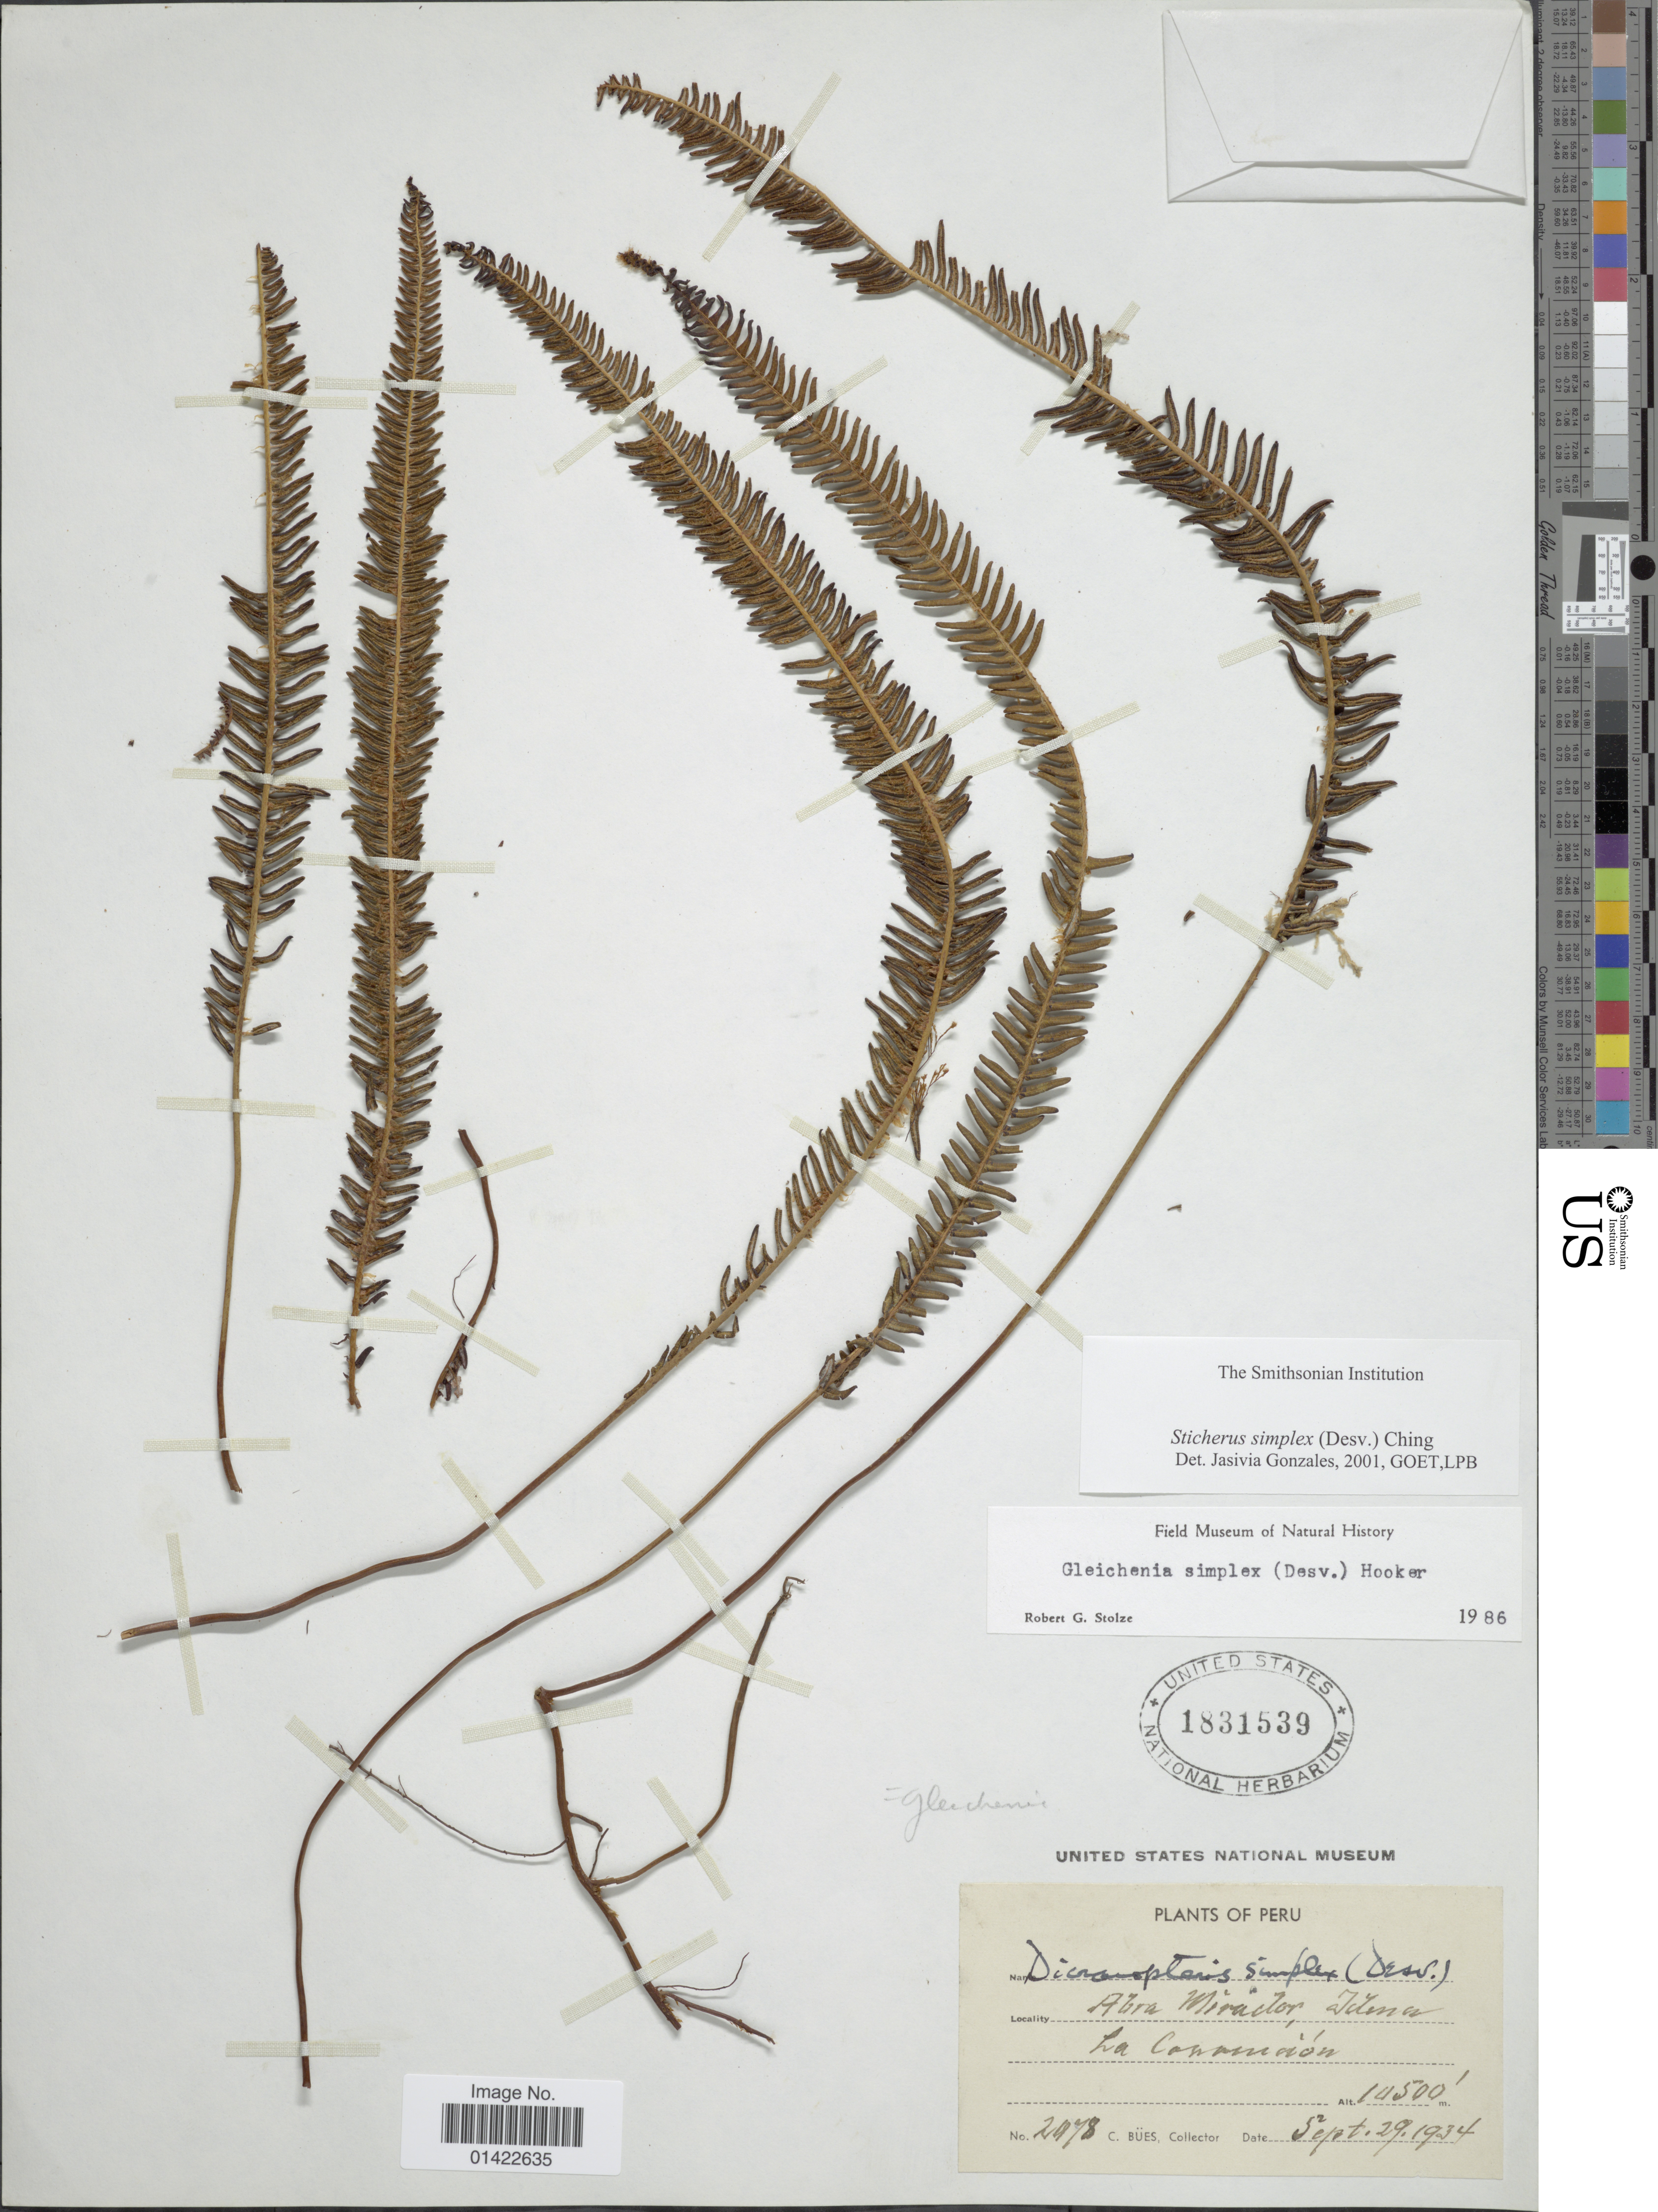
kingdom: Plantae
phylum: Tracheophyta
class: Polypodiopsida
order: Gleicheniales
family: Gleicheniaceae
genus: Sticherus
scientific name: Sticherus simplex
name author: (Desv.) Ching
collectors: C. Bues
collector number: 2478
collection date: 1934-09-29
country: Peru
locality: Abra Mirador, Idma. La Convención.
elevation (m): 4420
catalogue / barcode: US 1831539